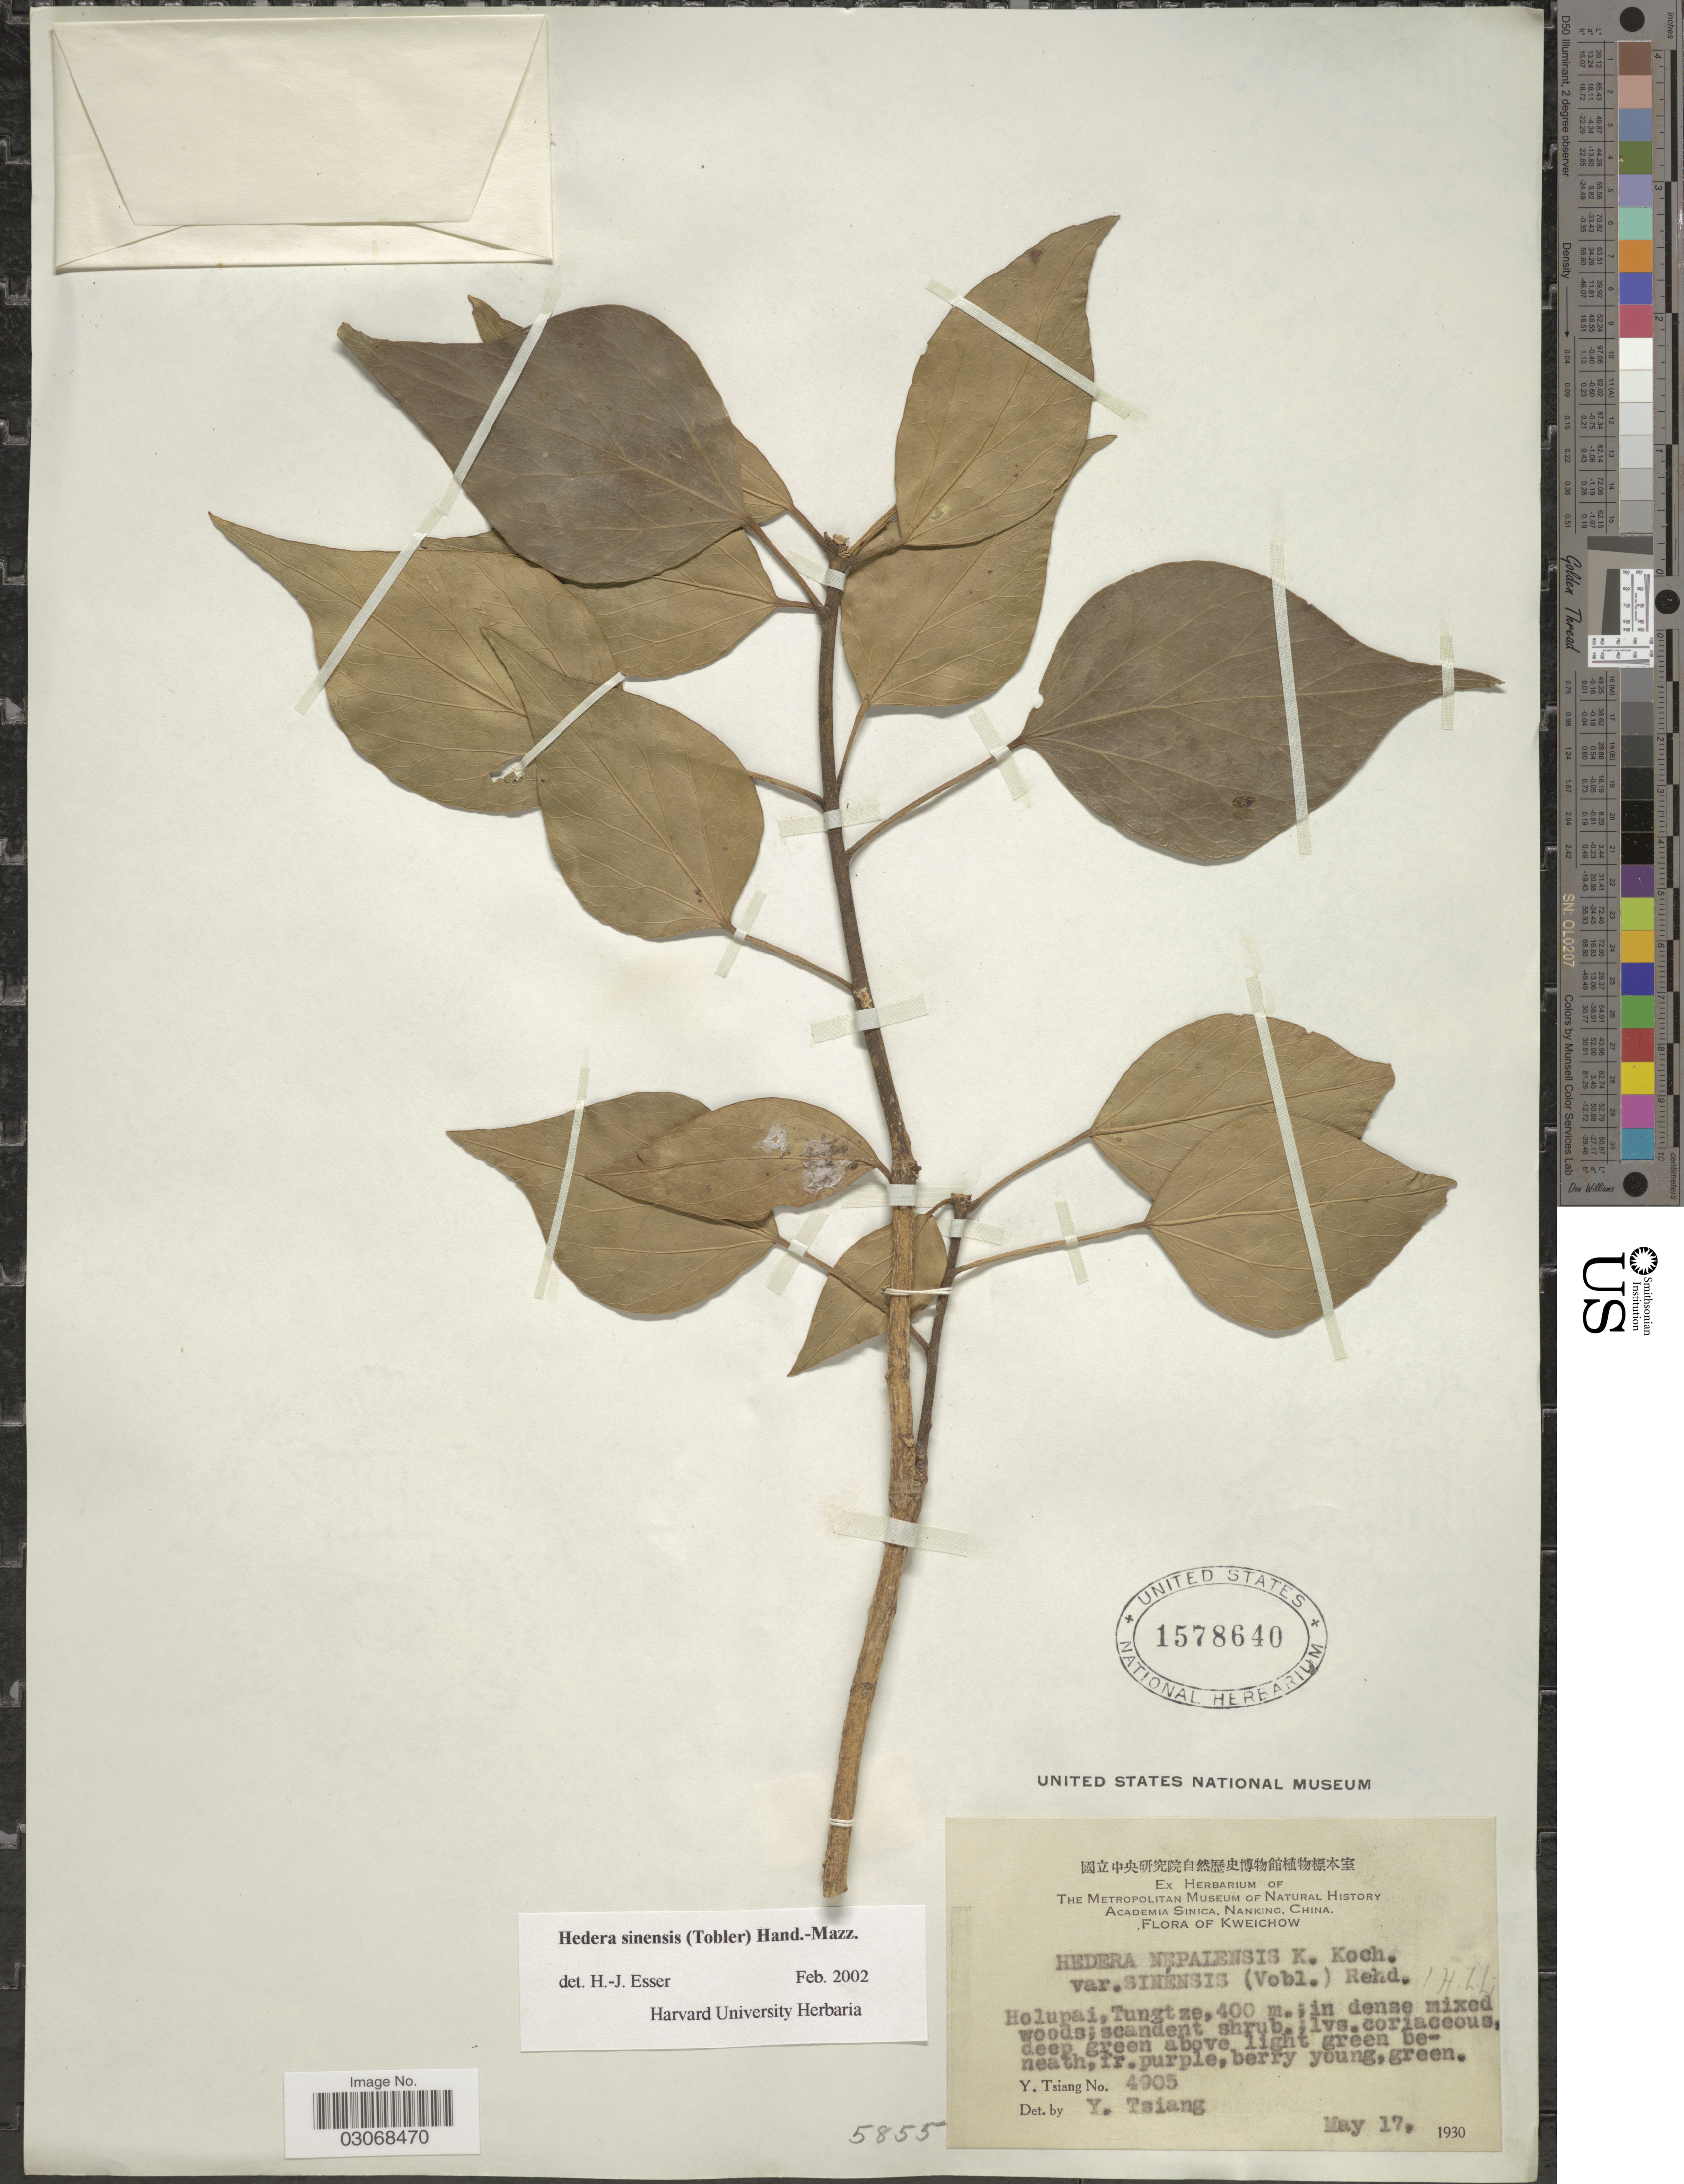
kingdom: Plantae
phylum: Tracheophyta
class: Magnoliopsida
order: Apiales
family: Araliaceae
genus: Hedera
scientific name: Hedera sinensis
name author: (Tobler) Hand.-Mazz.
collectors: Y. Tsiang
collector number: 4905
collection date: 1930-05-17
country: China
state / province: Guizhou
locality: Holupai, Tungtze.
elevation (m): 400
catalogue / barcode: US 1578640